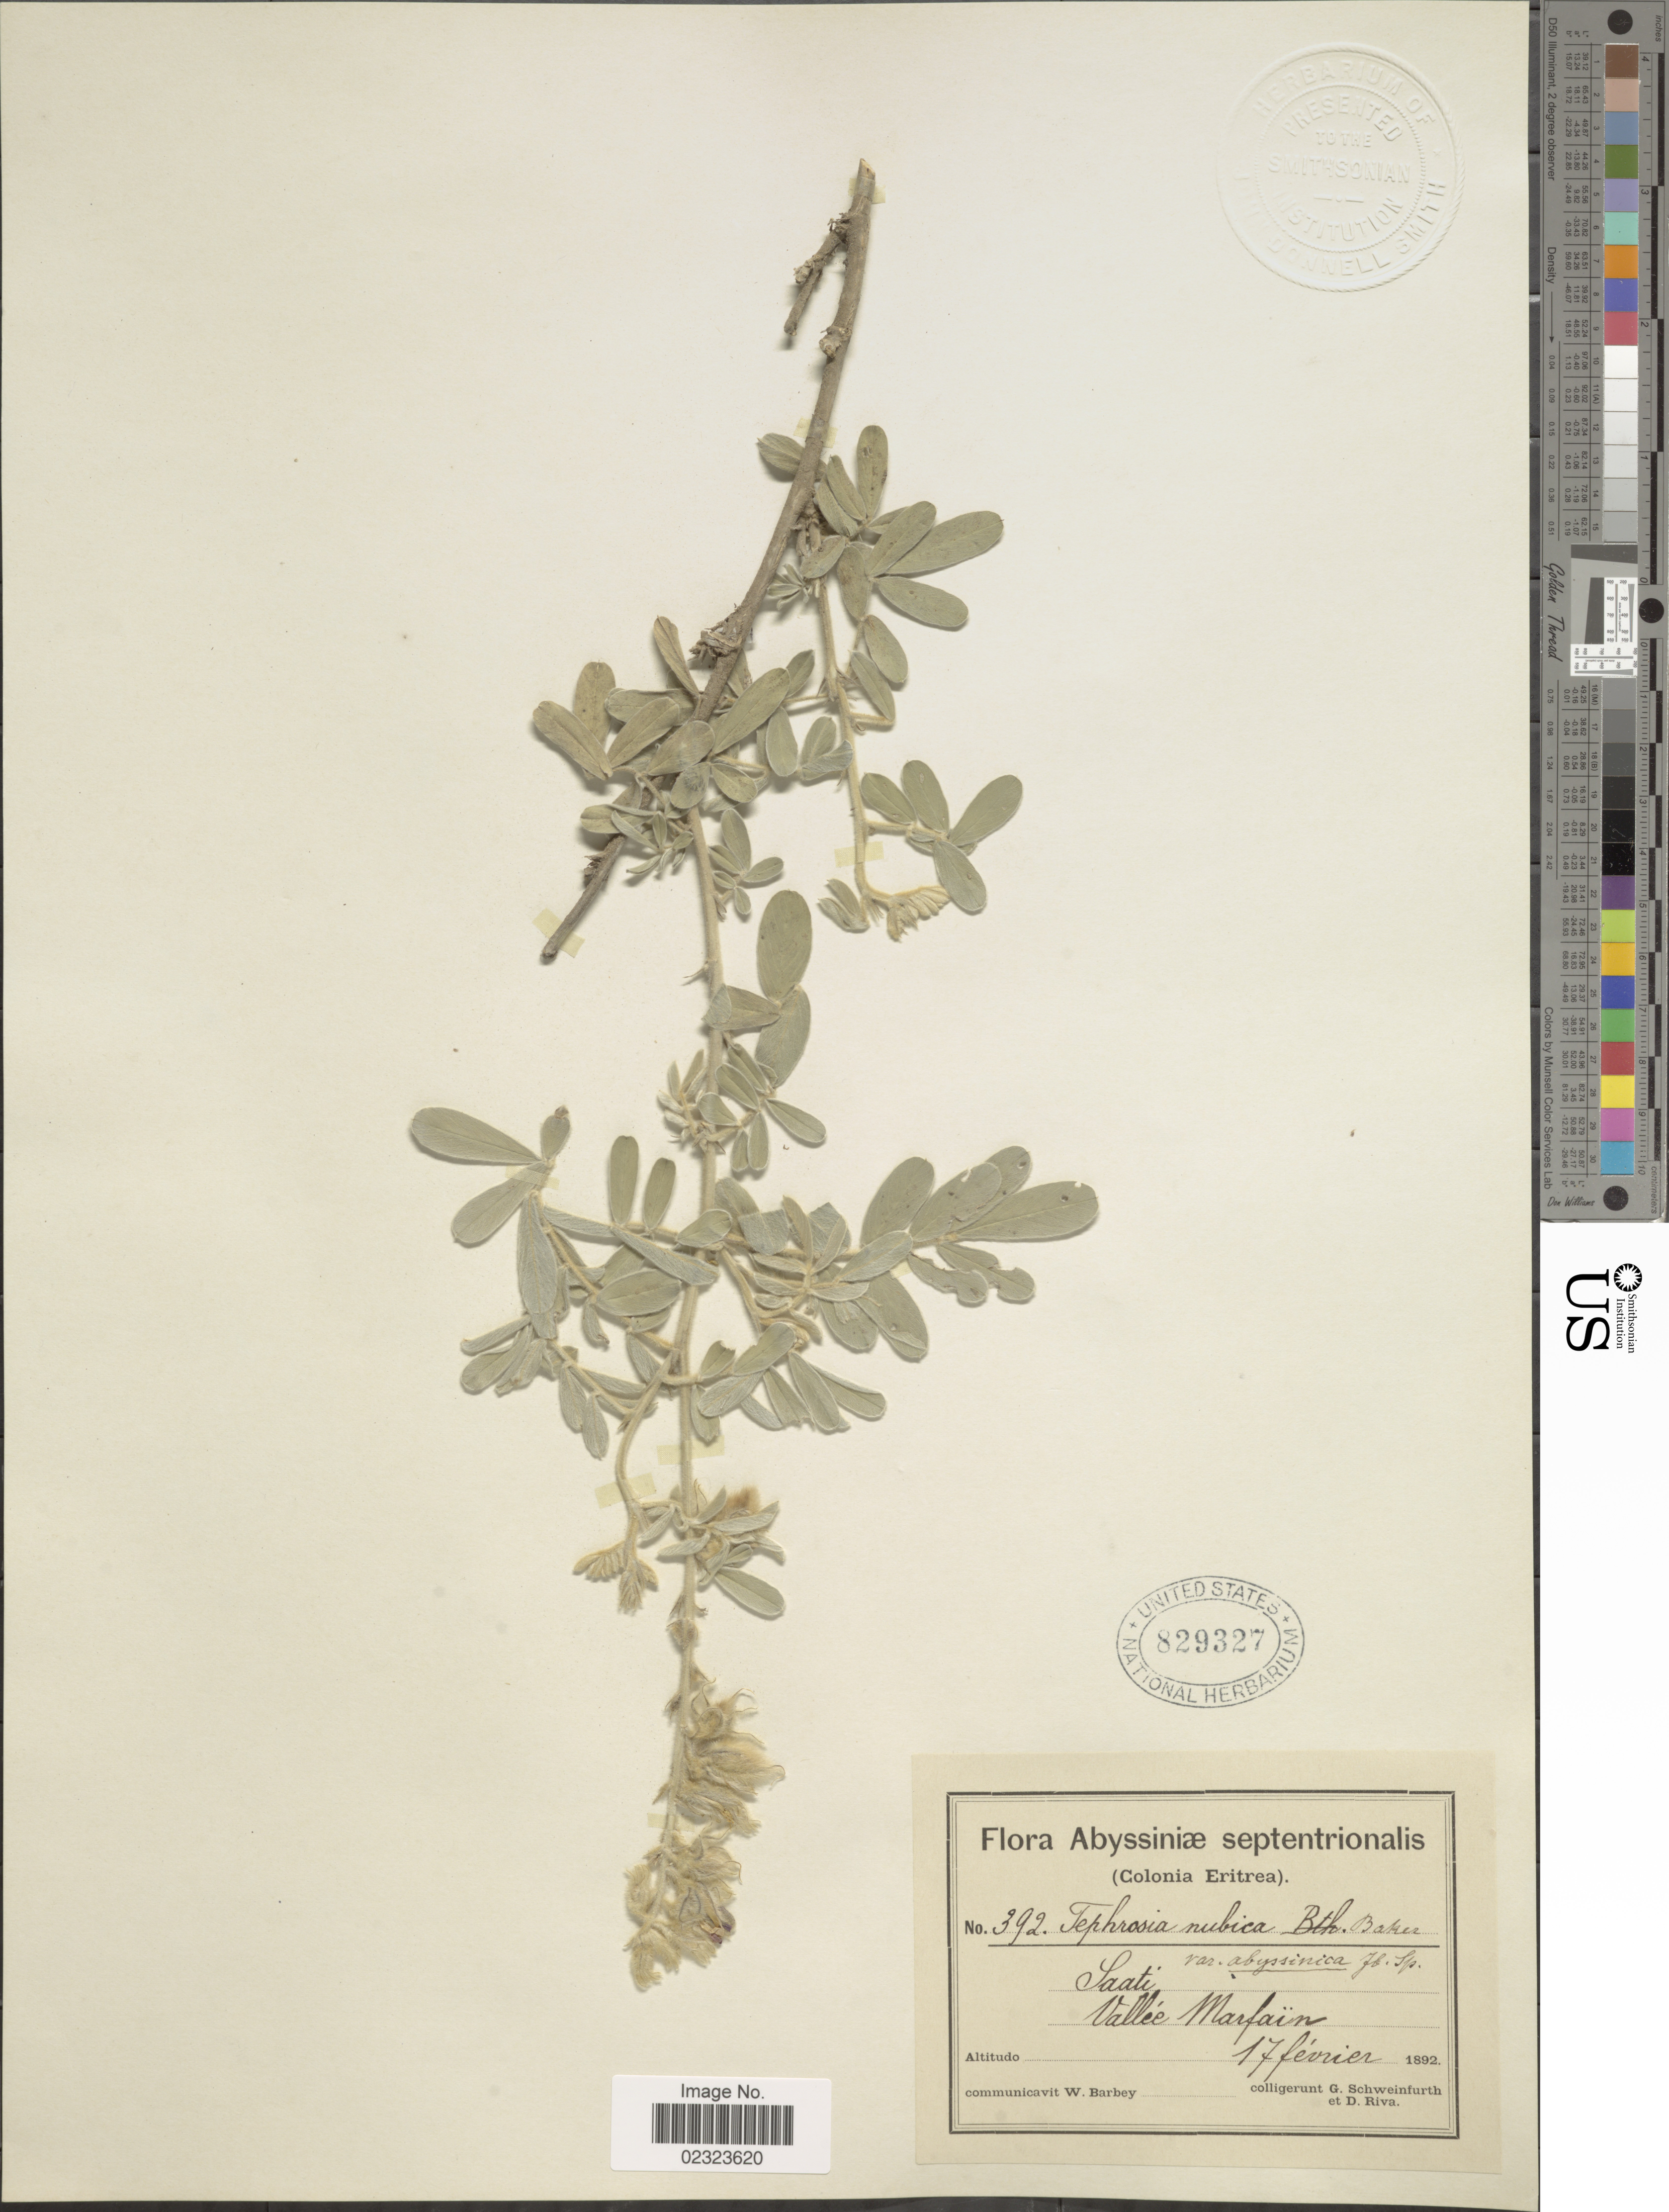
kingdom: Plantae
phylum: Tracheophyta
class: Magnoliopsida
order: Fabales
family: Fabaceae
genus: Tephrosia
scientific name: Tephrosia nubica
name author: (Boiss.) Baker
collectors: G. A. Schweinfurth (herbarium) & D. Riva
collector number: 392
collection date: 1892-02-17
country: Eritrea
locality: Abyssiniae septentrionalis (Colonia Eritrea), Saati, Vallee Marfain.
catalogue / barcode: US 829327